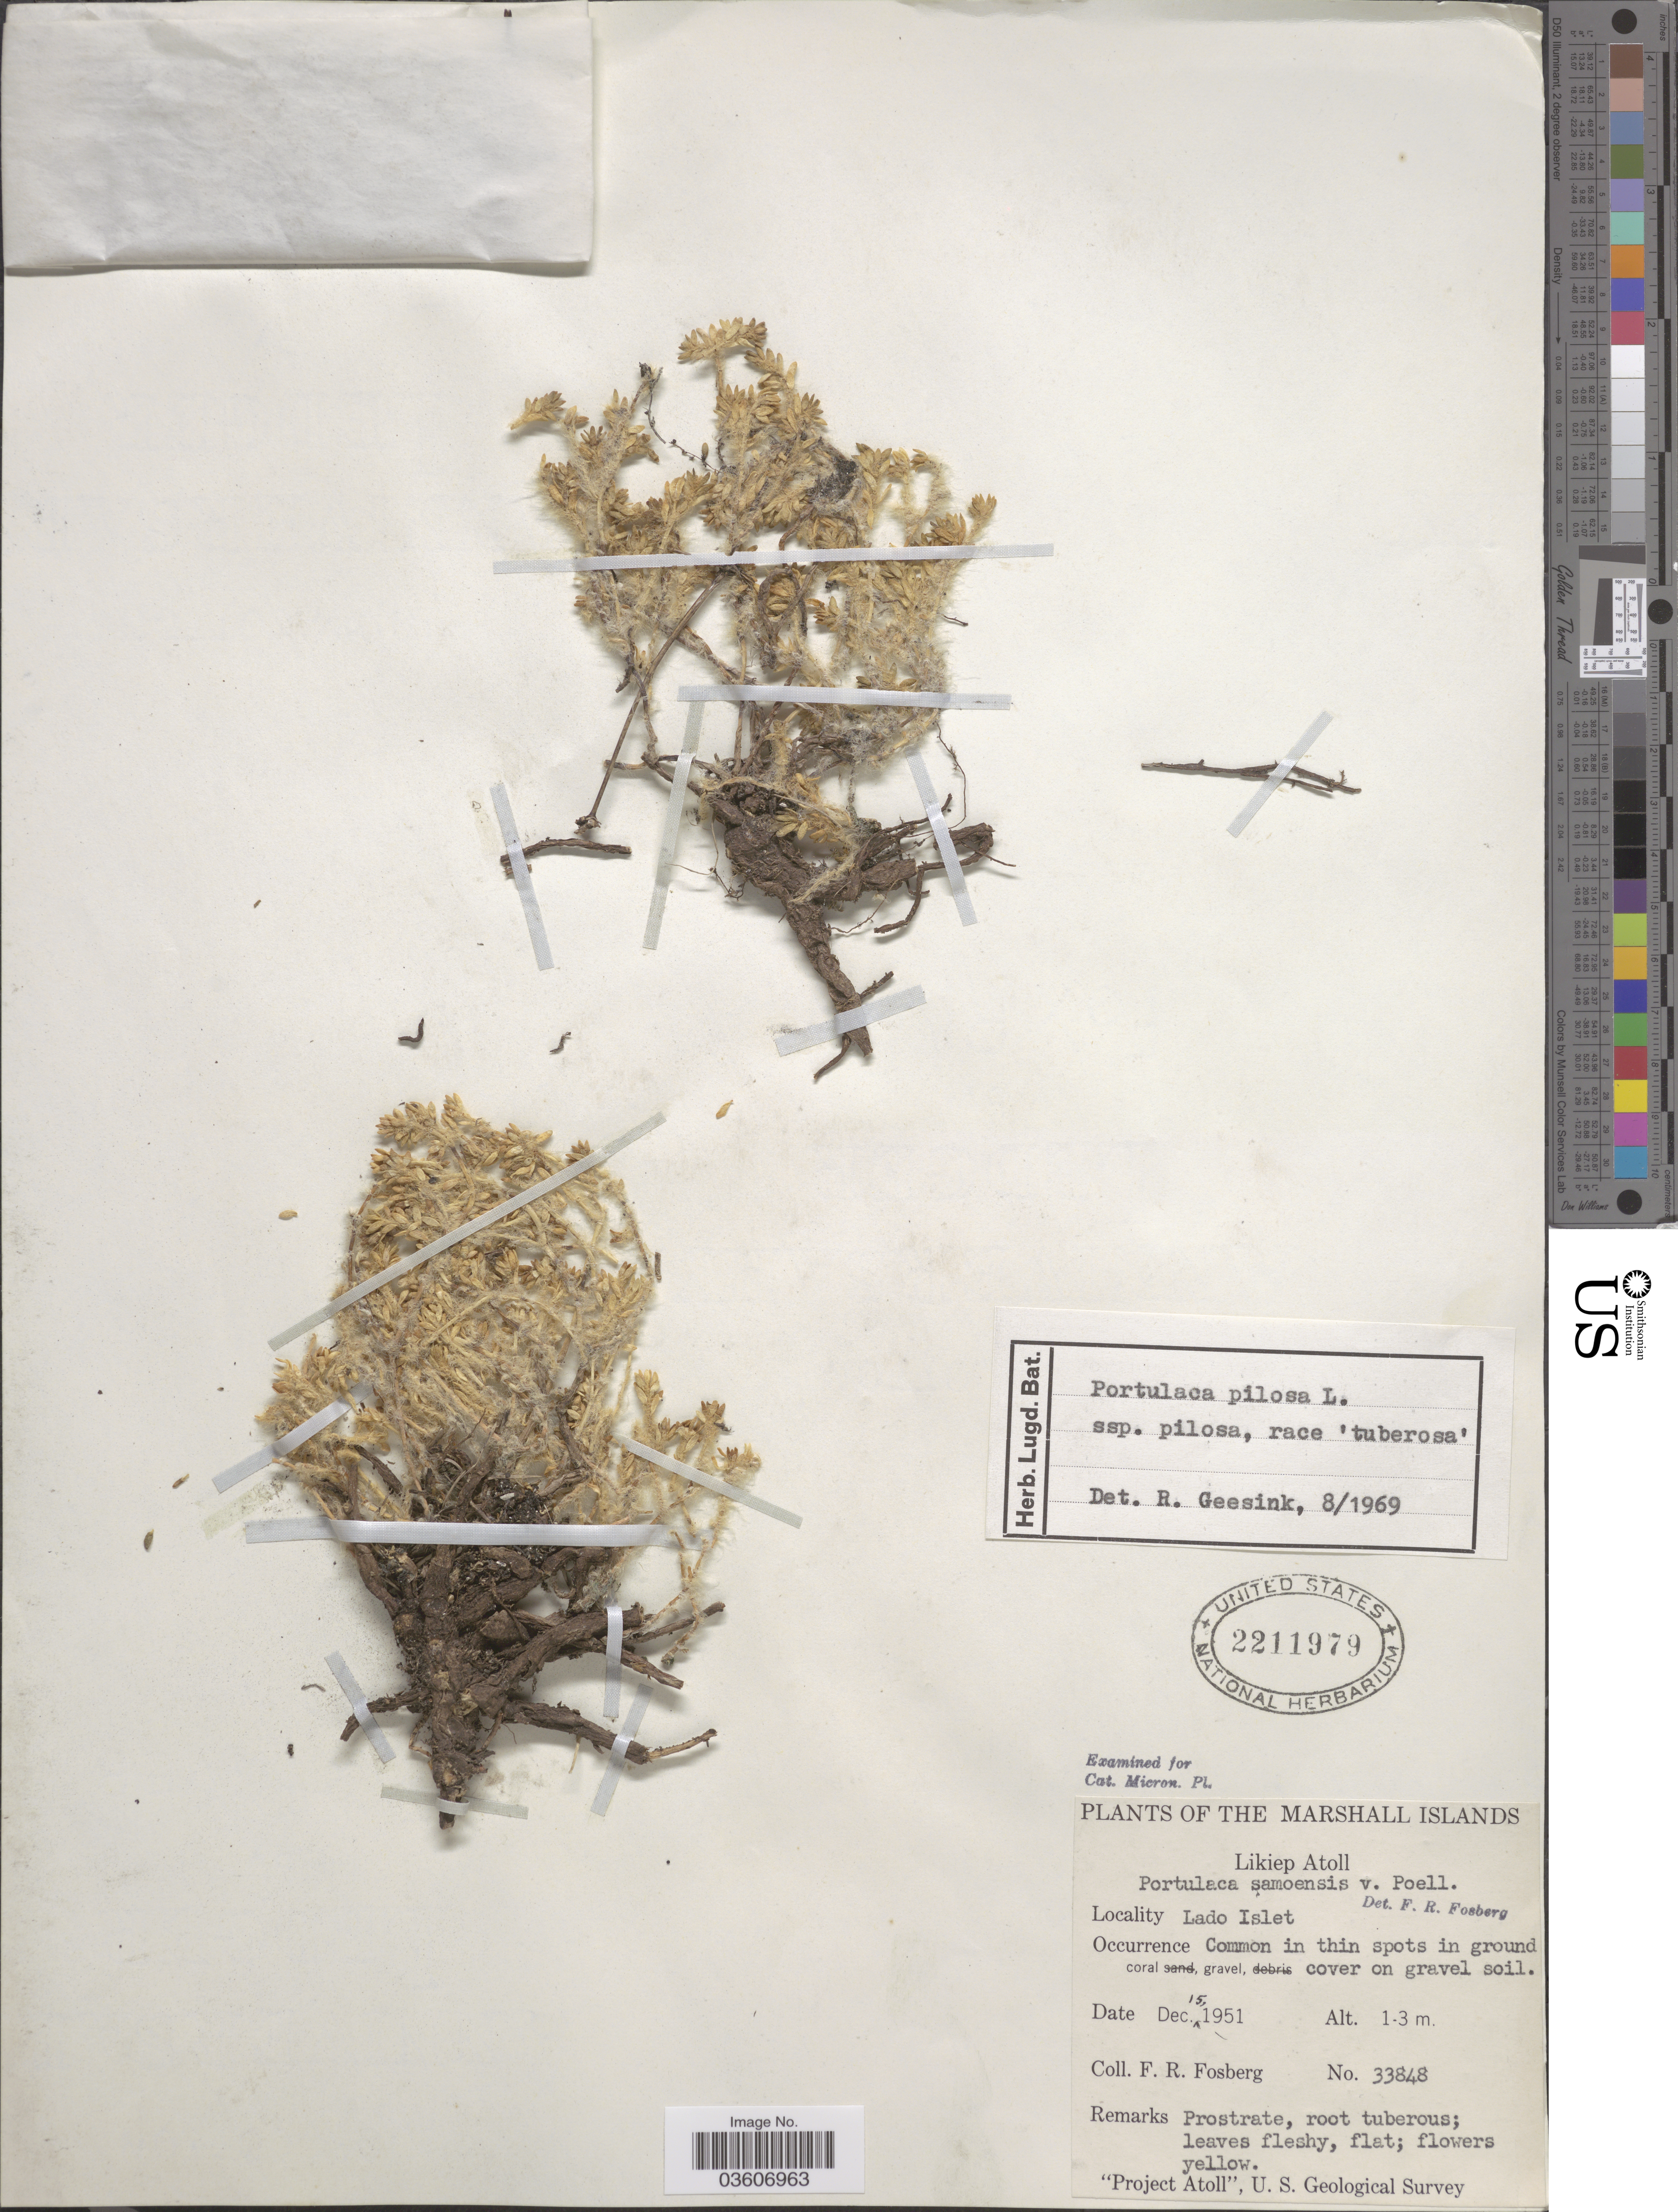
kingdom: Plantae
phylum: Tracheophyta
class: Magnoliopsida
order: Caryophyllales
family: Portulacaceae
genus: Portulaca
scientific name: Portulaca australis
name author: Endl.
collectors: F. R. Fosberg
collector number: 33848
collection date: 1951-12-15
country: Marshall Islands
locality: Likiep Atoll. Lado Islet.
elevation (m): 1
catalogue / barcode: US 2211979